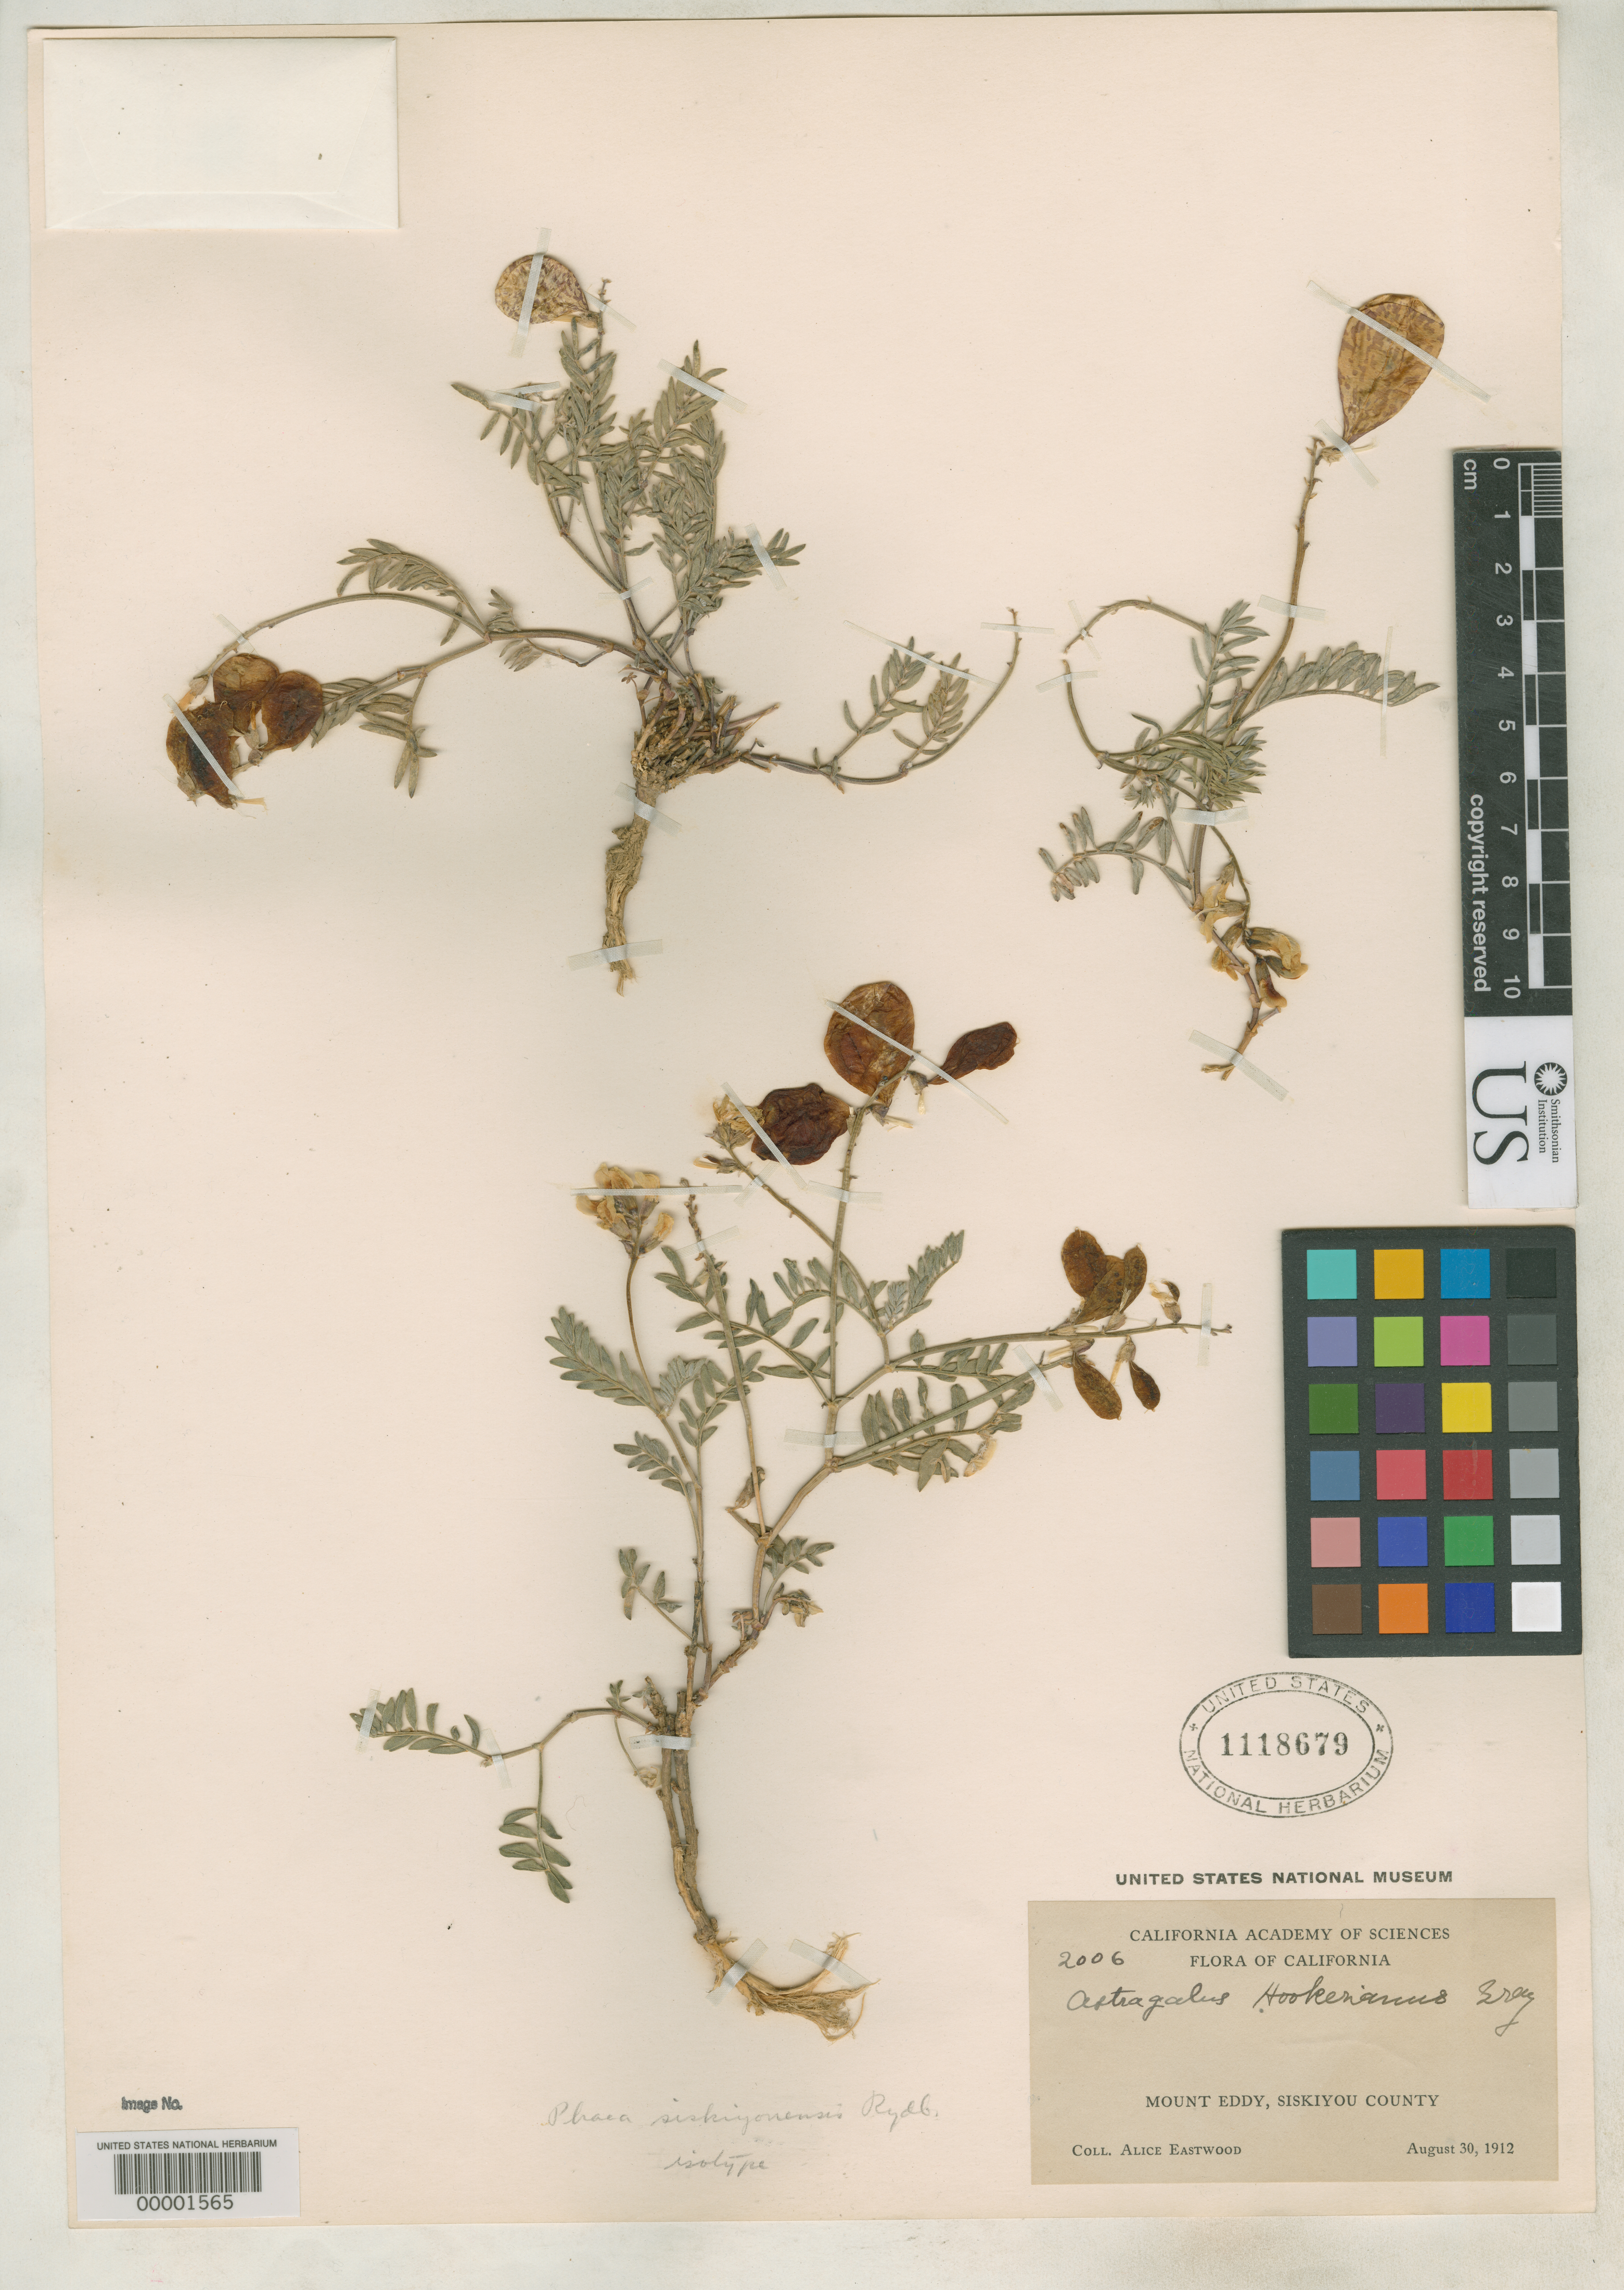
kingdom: Plantae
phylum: Tracheophyta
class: Magnoliopsida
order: Fabales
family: Fabaceae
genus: Phaca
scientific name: Phaca siskiyouensis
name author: Rydb.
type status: Isotype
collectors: A. Eastwood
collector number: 2006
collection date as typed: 30 Aug 1912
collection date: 1912-08-30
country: United States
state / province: California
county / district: Siskiyou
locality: Mt. Eddy.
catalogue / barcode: US 1118679